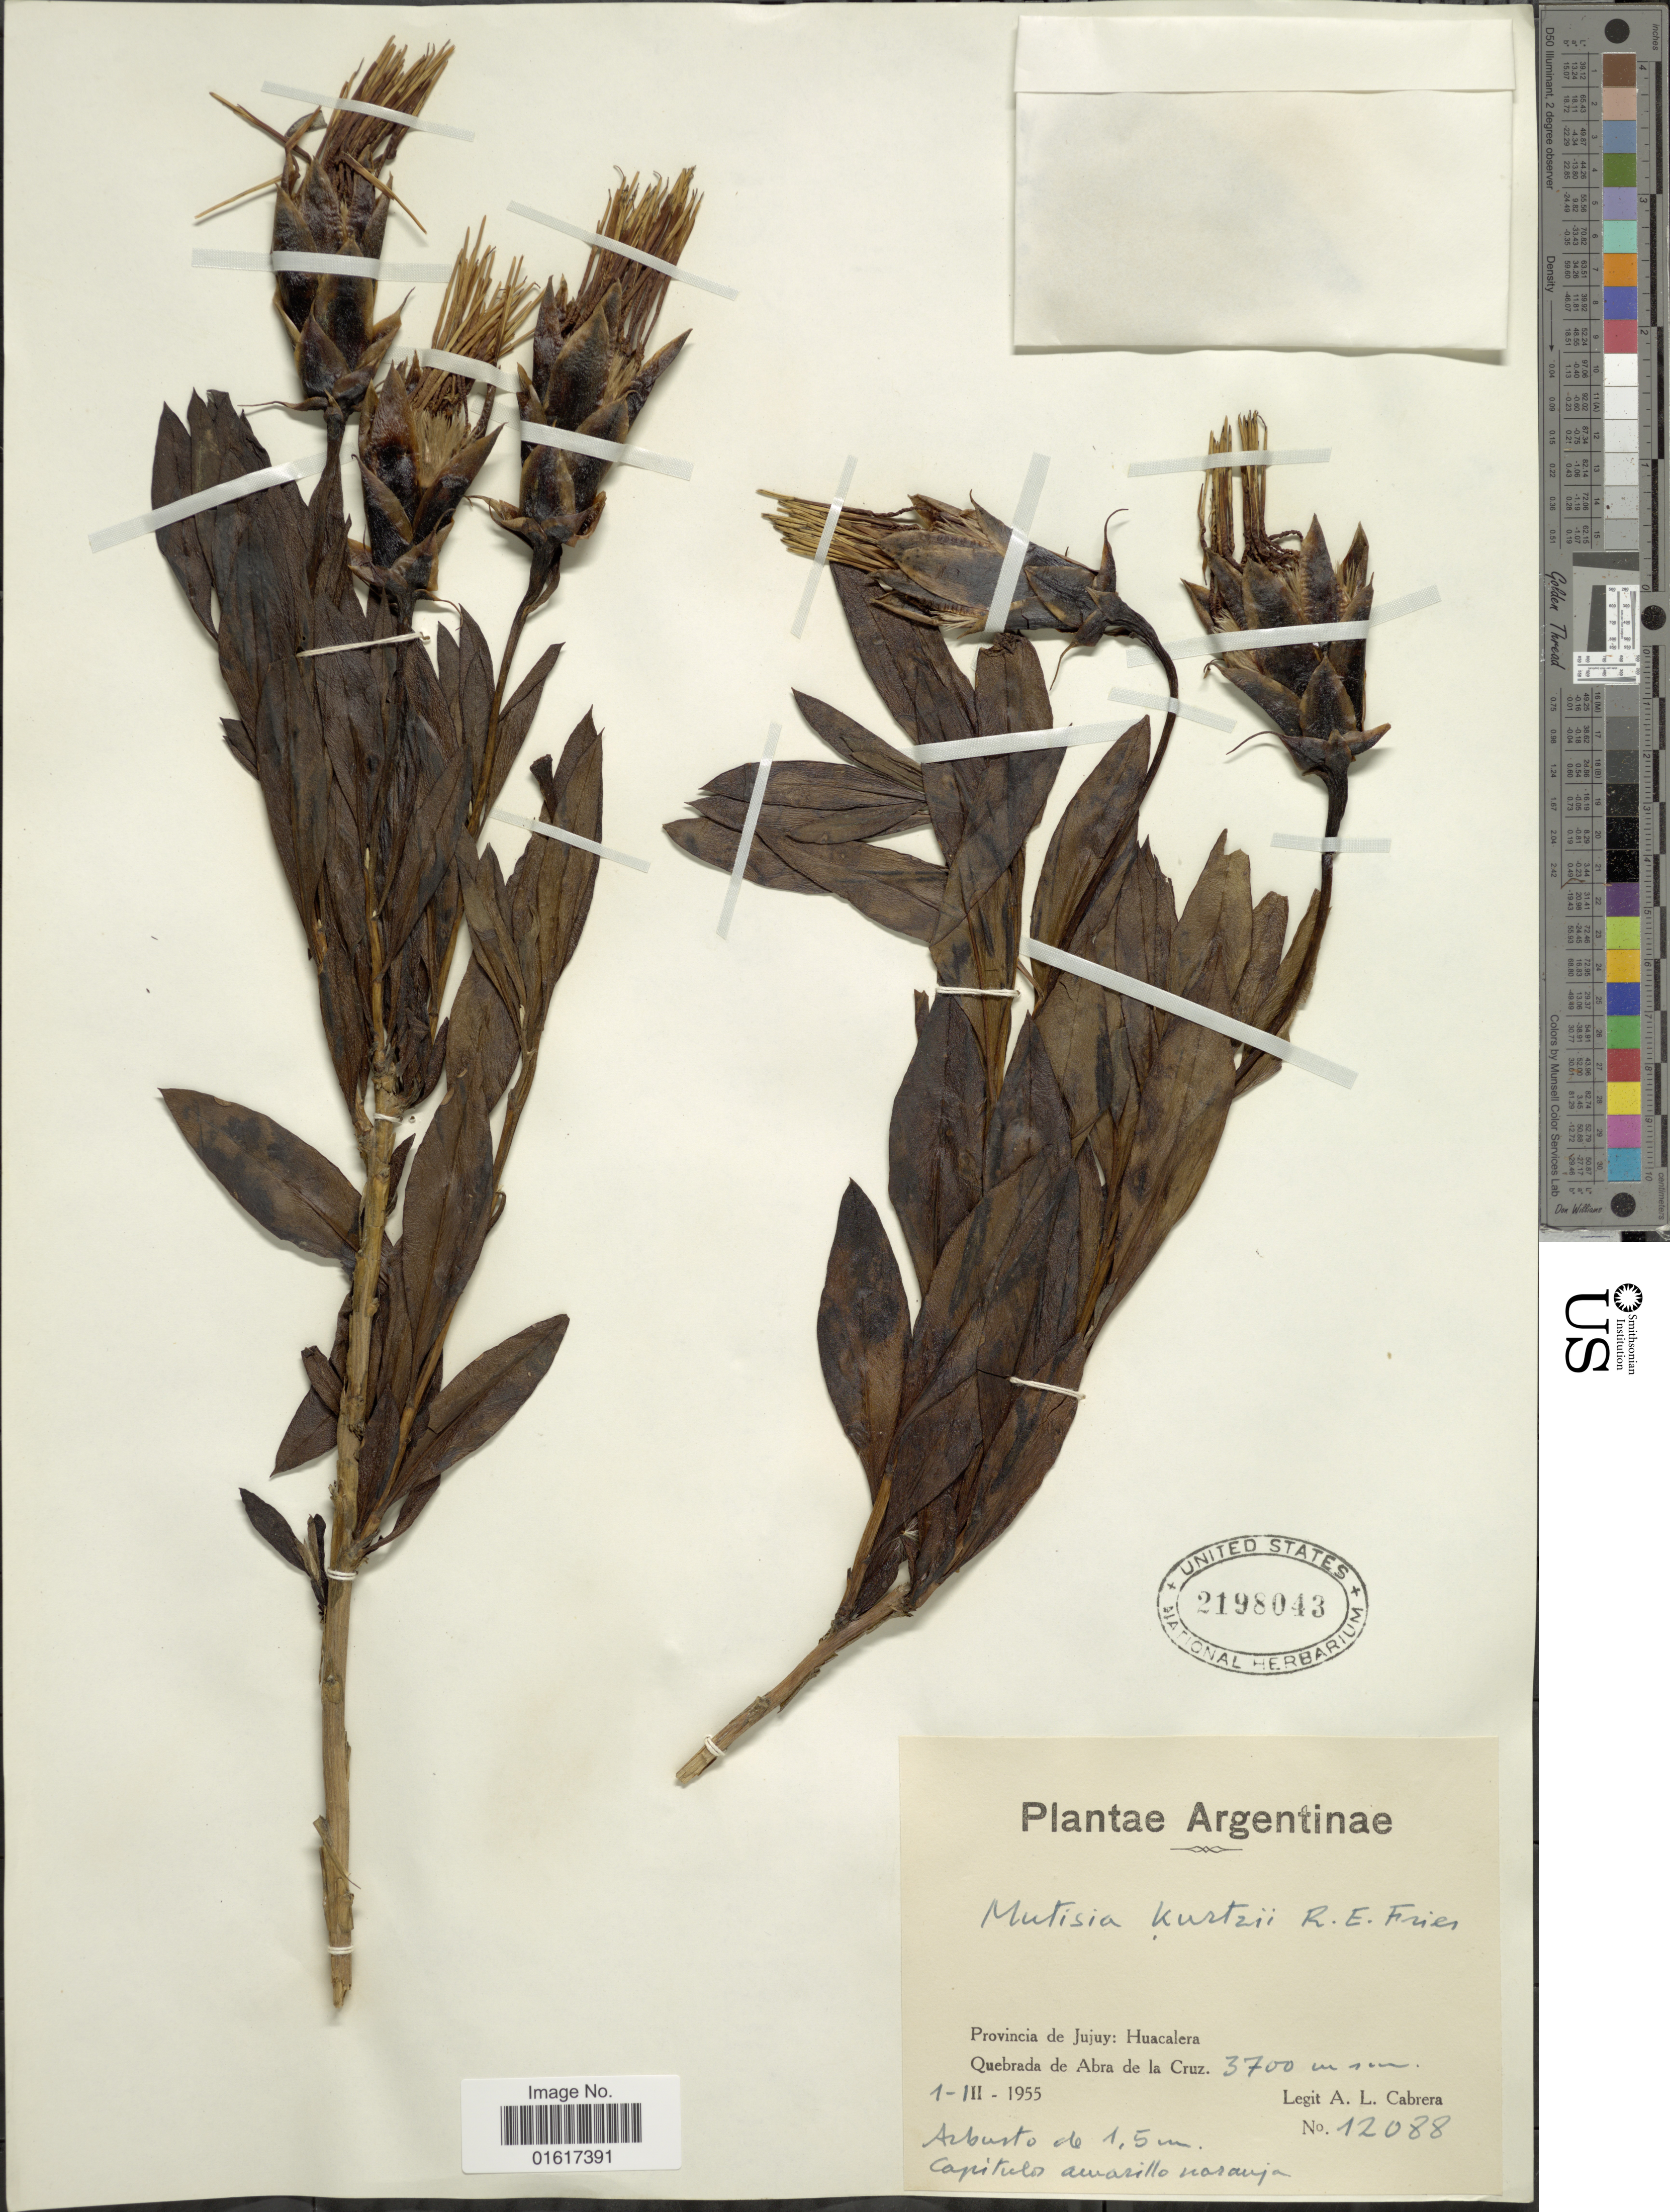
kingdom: Plantae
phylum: Tracheophyta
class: Magnoliopsida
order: Asterales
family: Asteraceae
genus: Mutisia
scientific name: Mutisia kurtzii var. kurtzii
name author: R.E. Fr.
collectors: A. L. Cabrera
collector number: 12088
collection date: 1955-03-01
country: Argentina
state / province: Jujuy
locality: Huacalera. Quebrada de Abra de la Cruz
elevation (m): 3700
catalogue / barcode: US 2198043